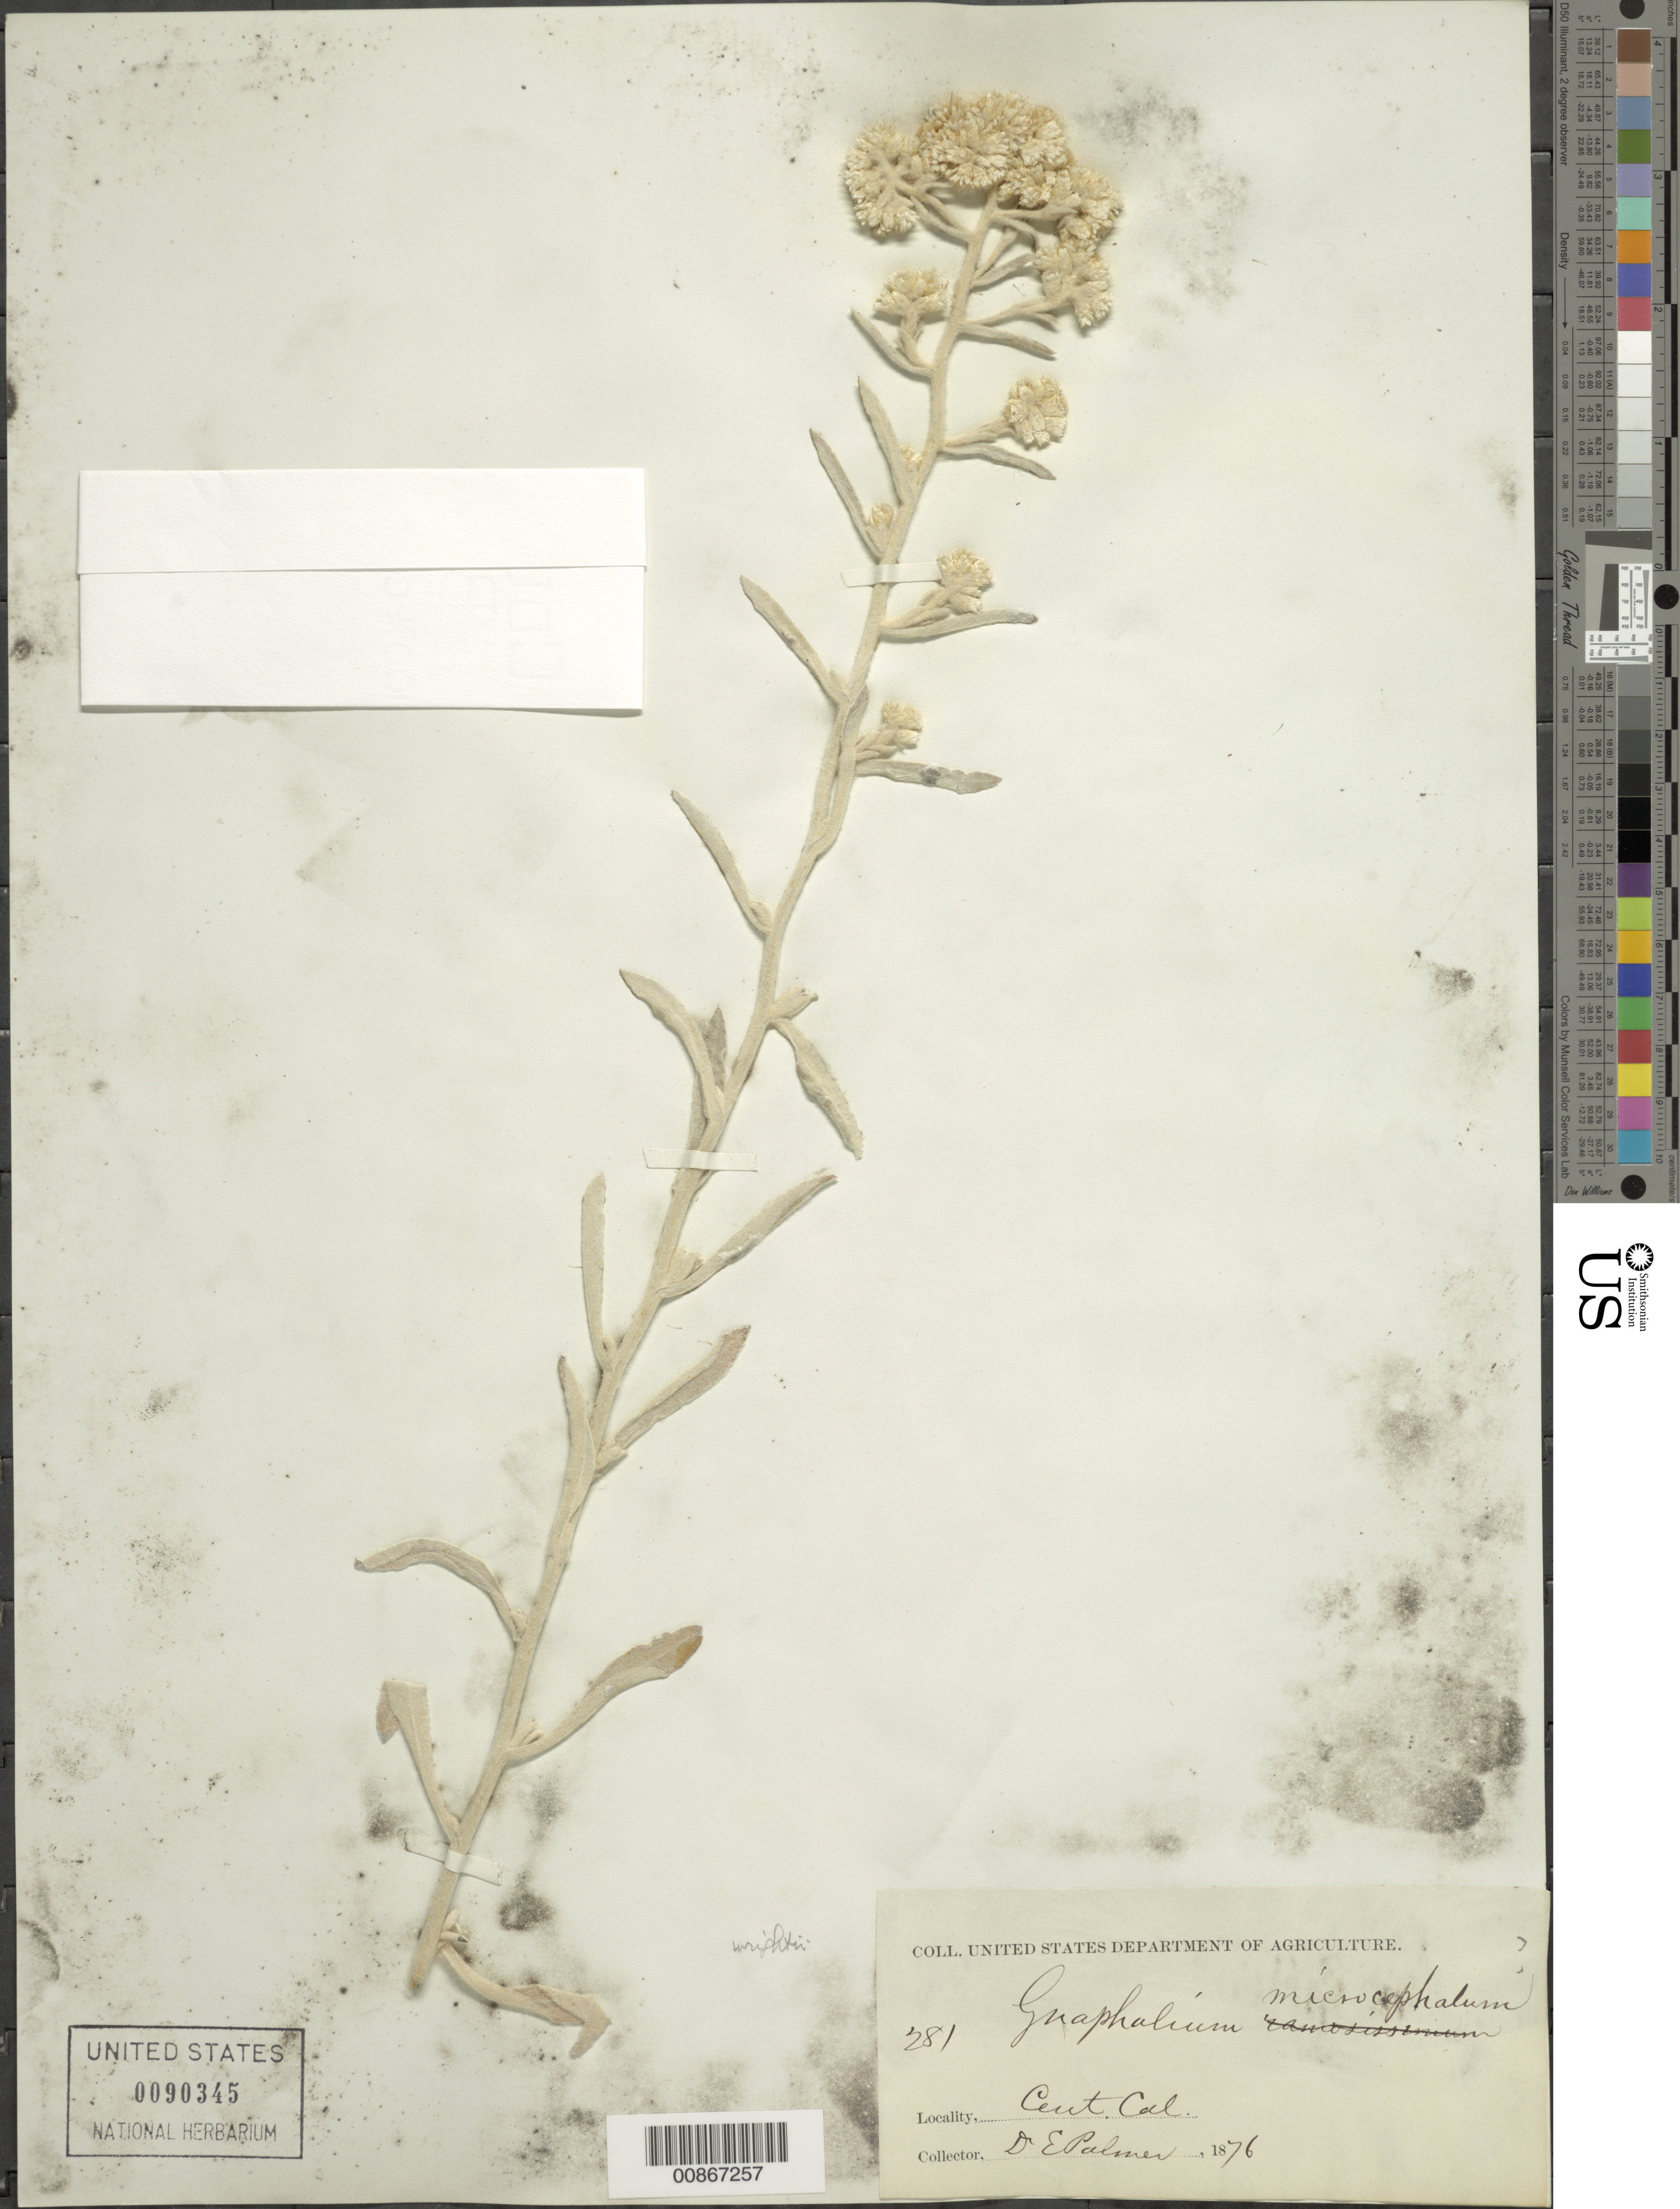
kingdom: Plantae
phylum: Tracheophyta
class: Magnoliopsida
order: Asterales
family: Asteraceae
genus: Pseudognaphalium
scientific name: Pseudognaphalium microcephalum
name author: (Nutt.) Anderb.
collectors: E. Palmer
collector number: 281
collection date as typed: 1876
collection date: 1876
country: United States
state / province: California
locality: Central California.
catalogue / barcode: US 90345